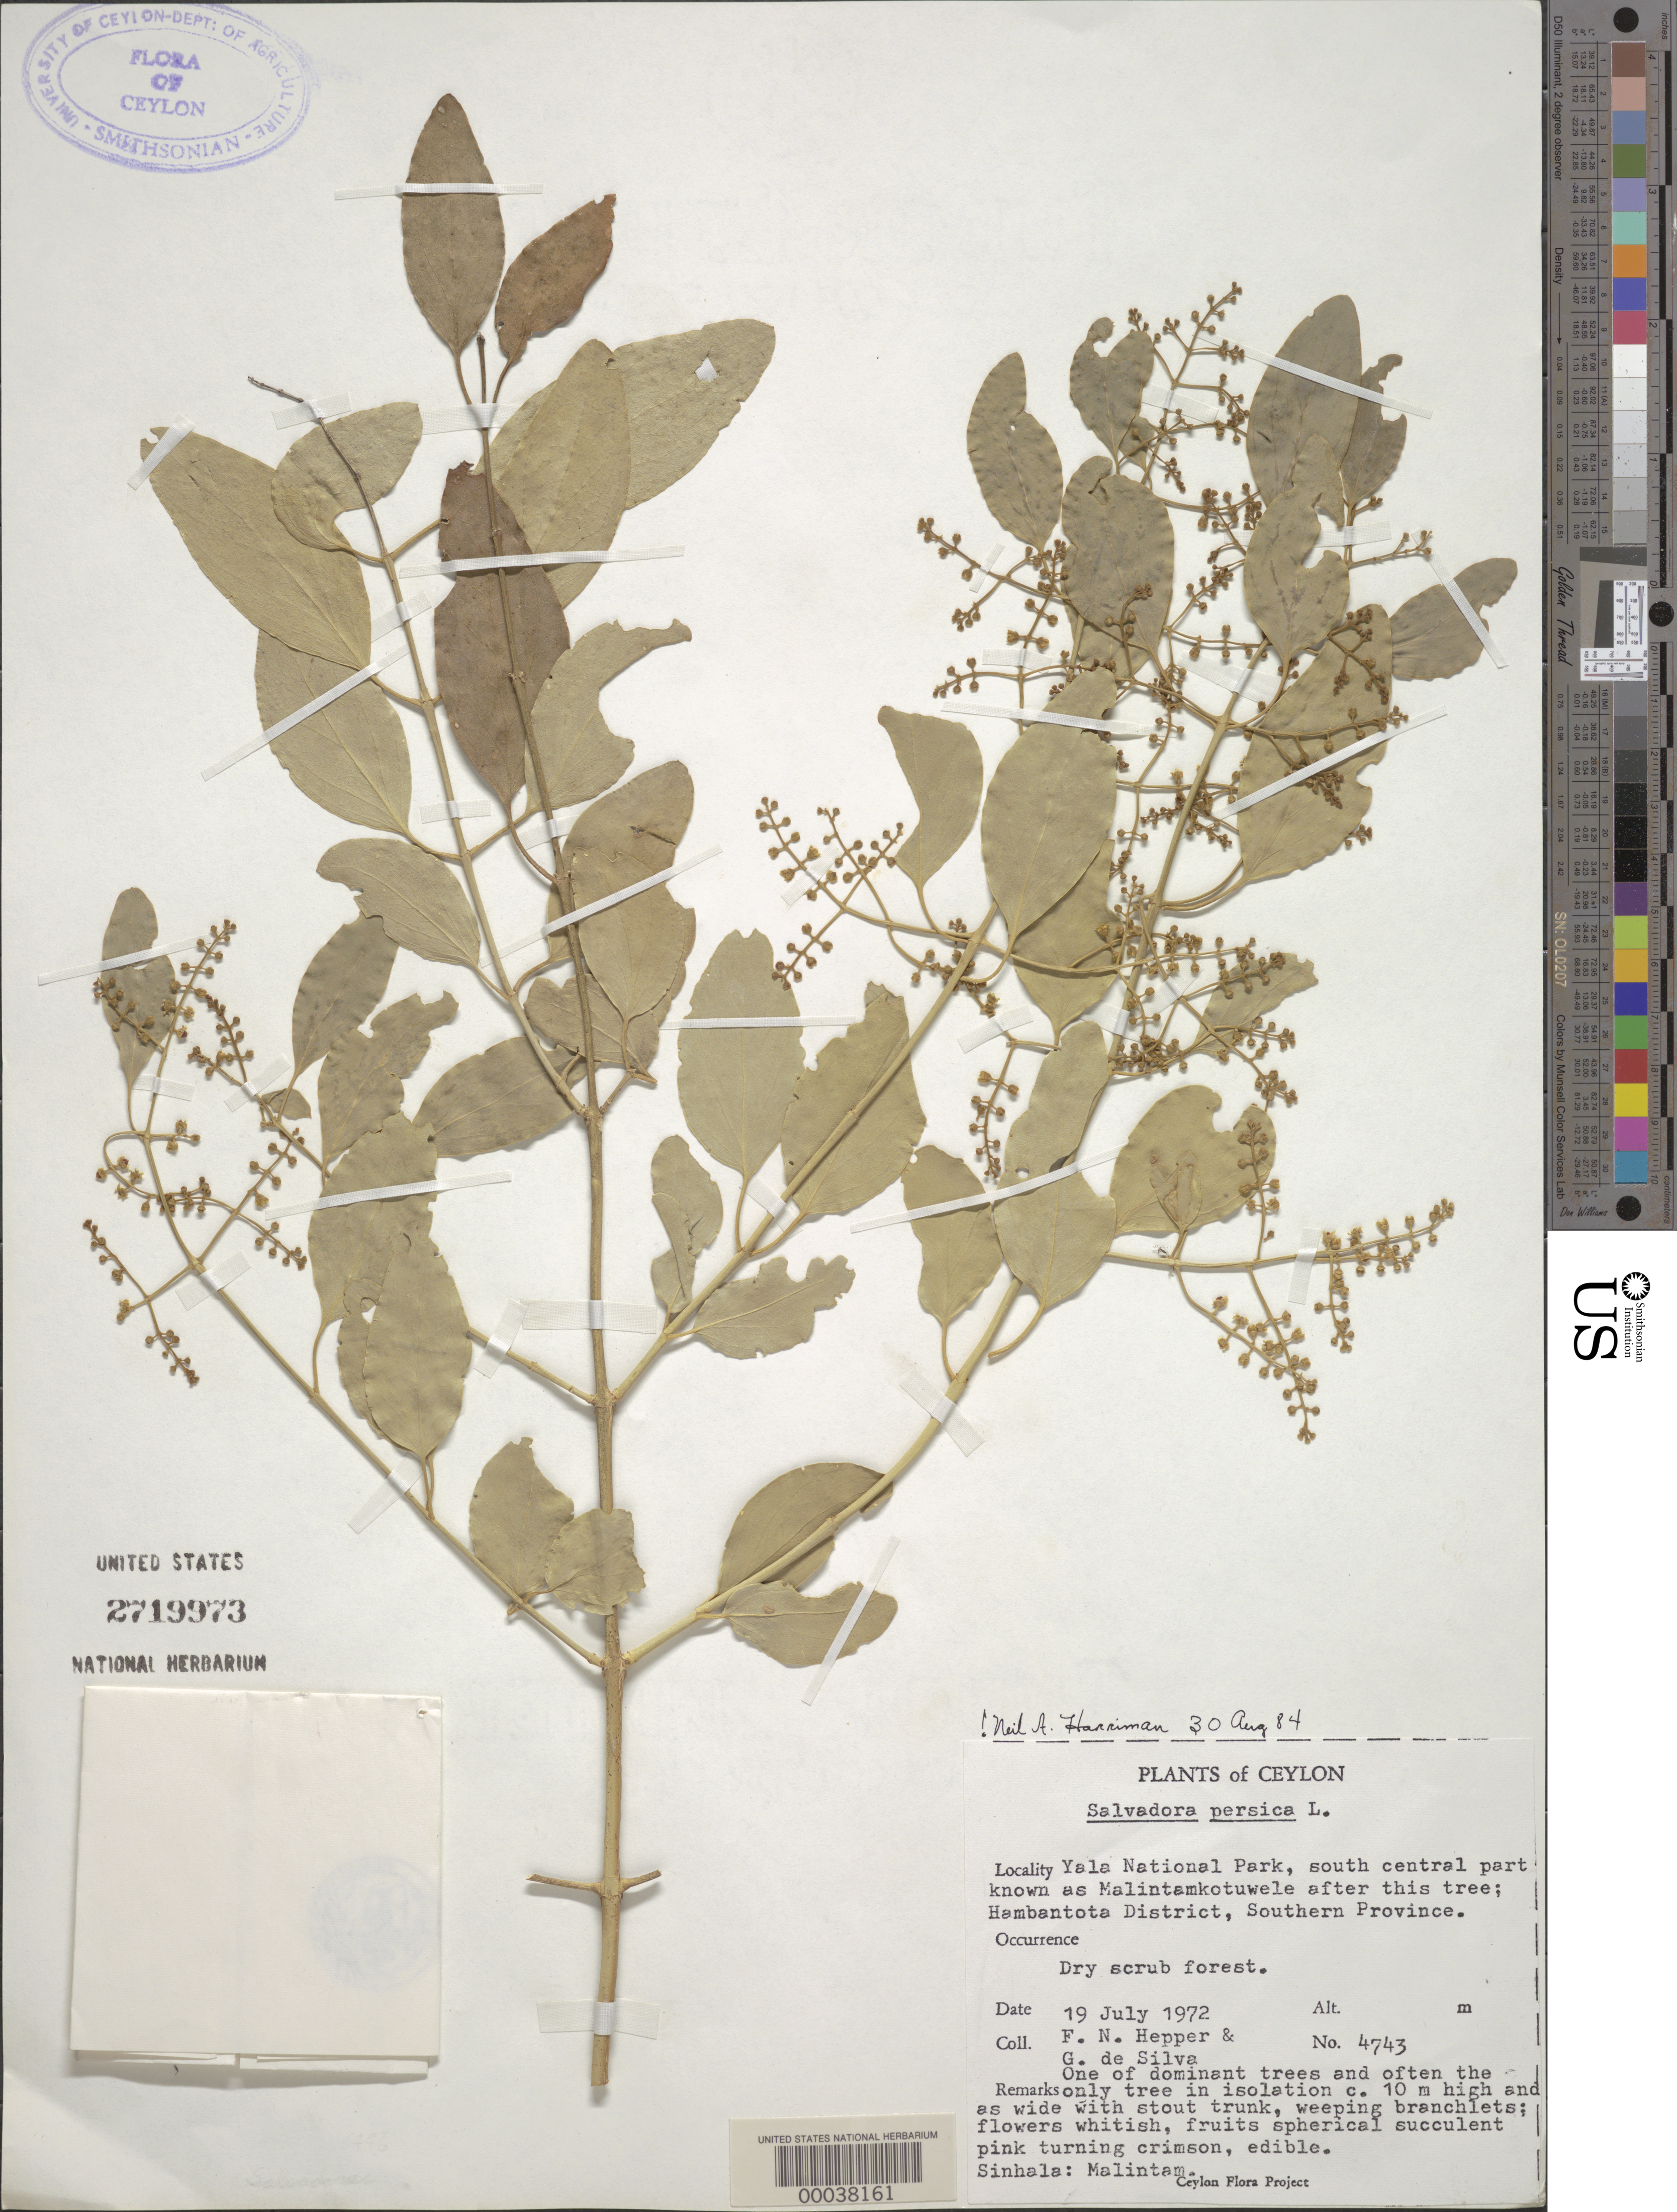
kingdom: Plantae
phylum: Tracheophyta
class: Magnoliopsida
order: Brassicales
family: Salvadoraceae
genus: Salvadora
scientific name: Salvadora persica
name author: L.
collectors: F. Hepper & G. De Silva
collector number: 4743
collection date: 1972-07-19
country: Sri Lanka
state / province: Southern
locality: Ceylon. Yala National Park, south central part known as Malintamkotuwele after this tree; Hambantota District, Southern Province.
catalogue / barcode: US 2719973